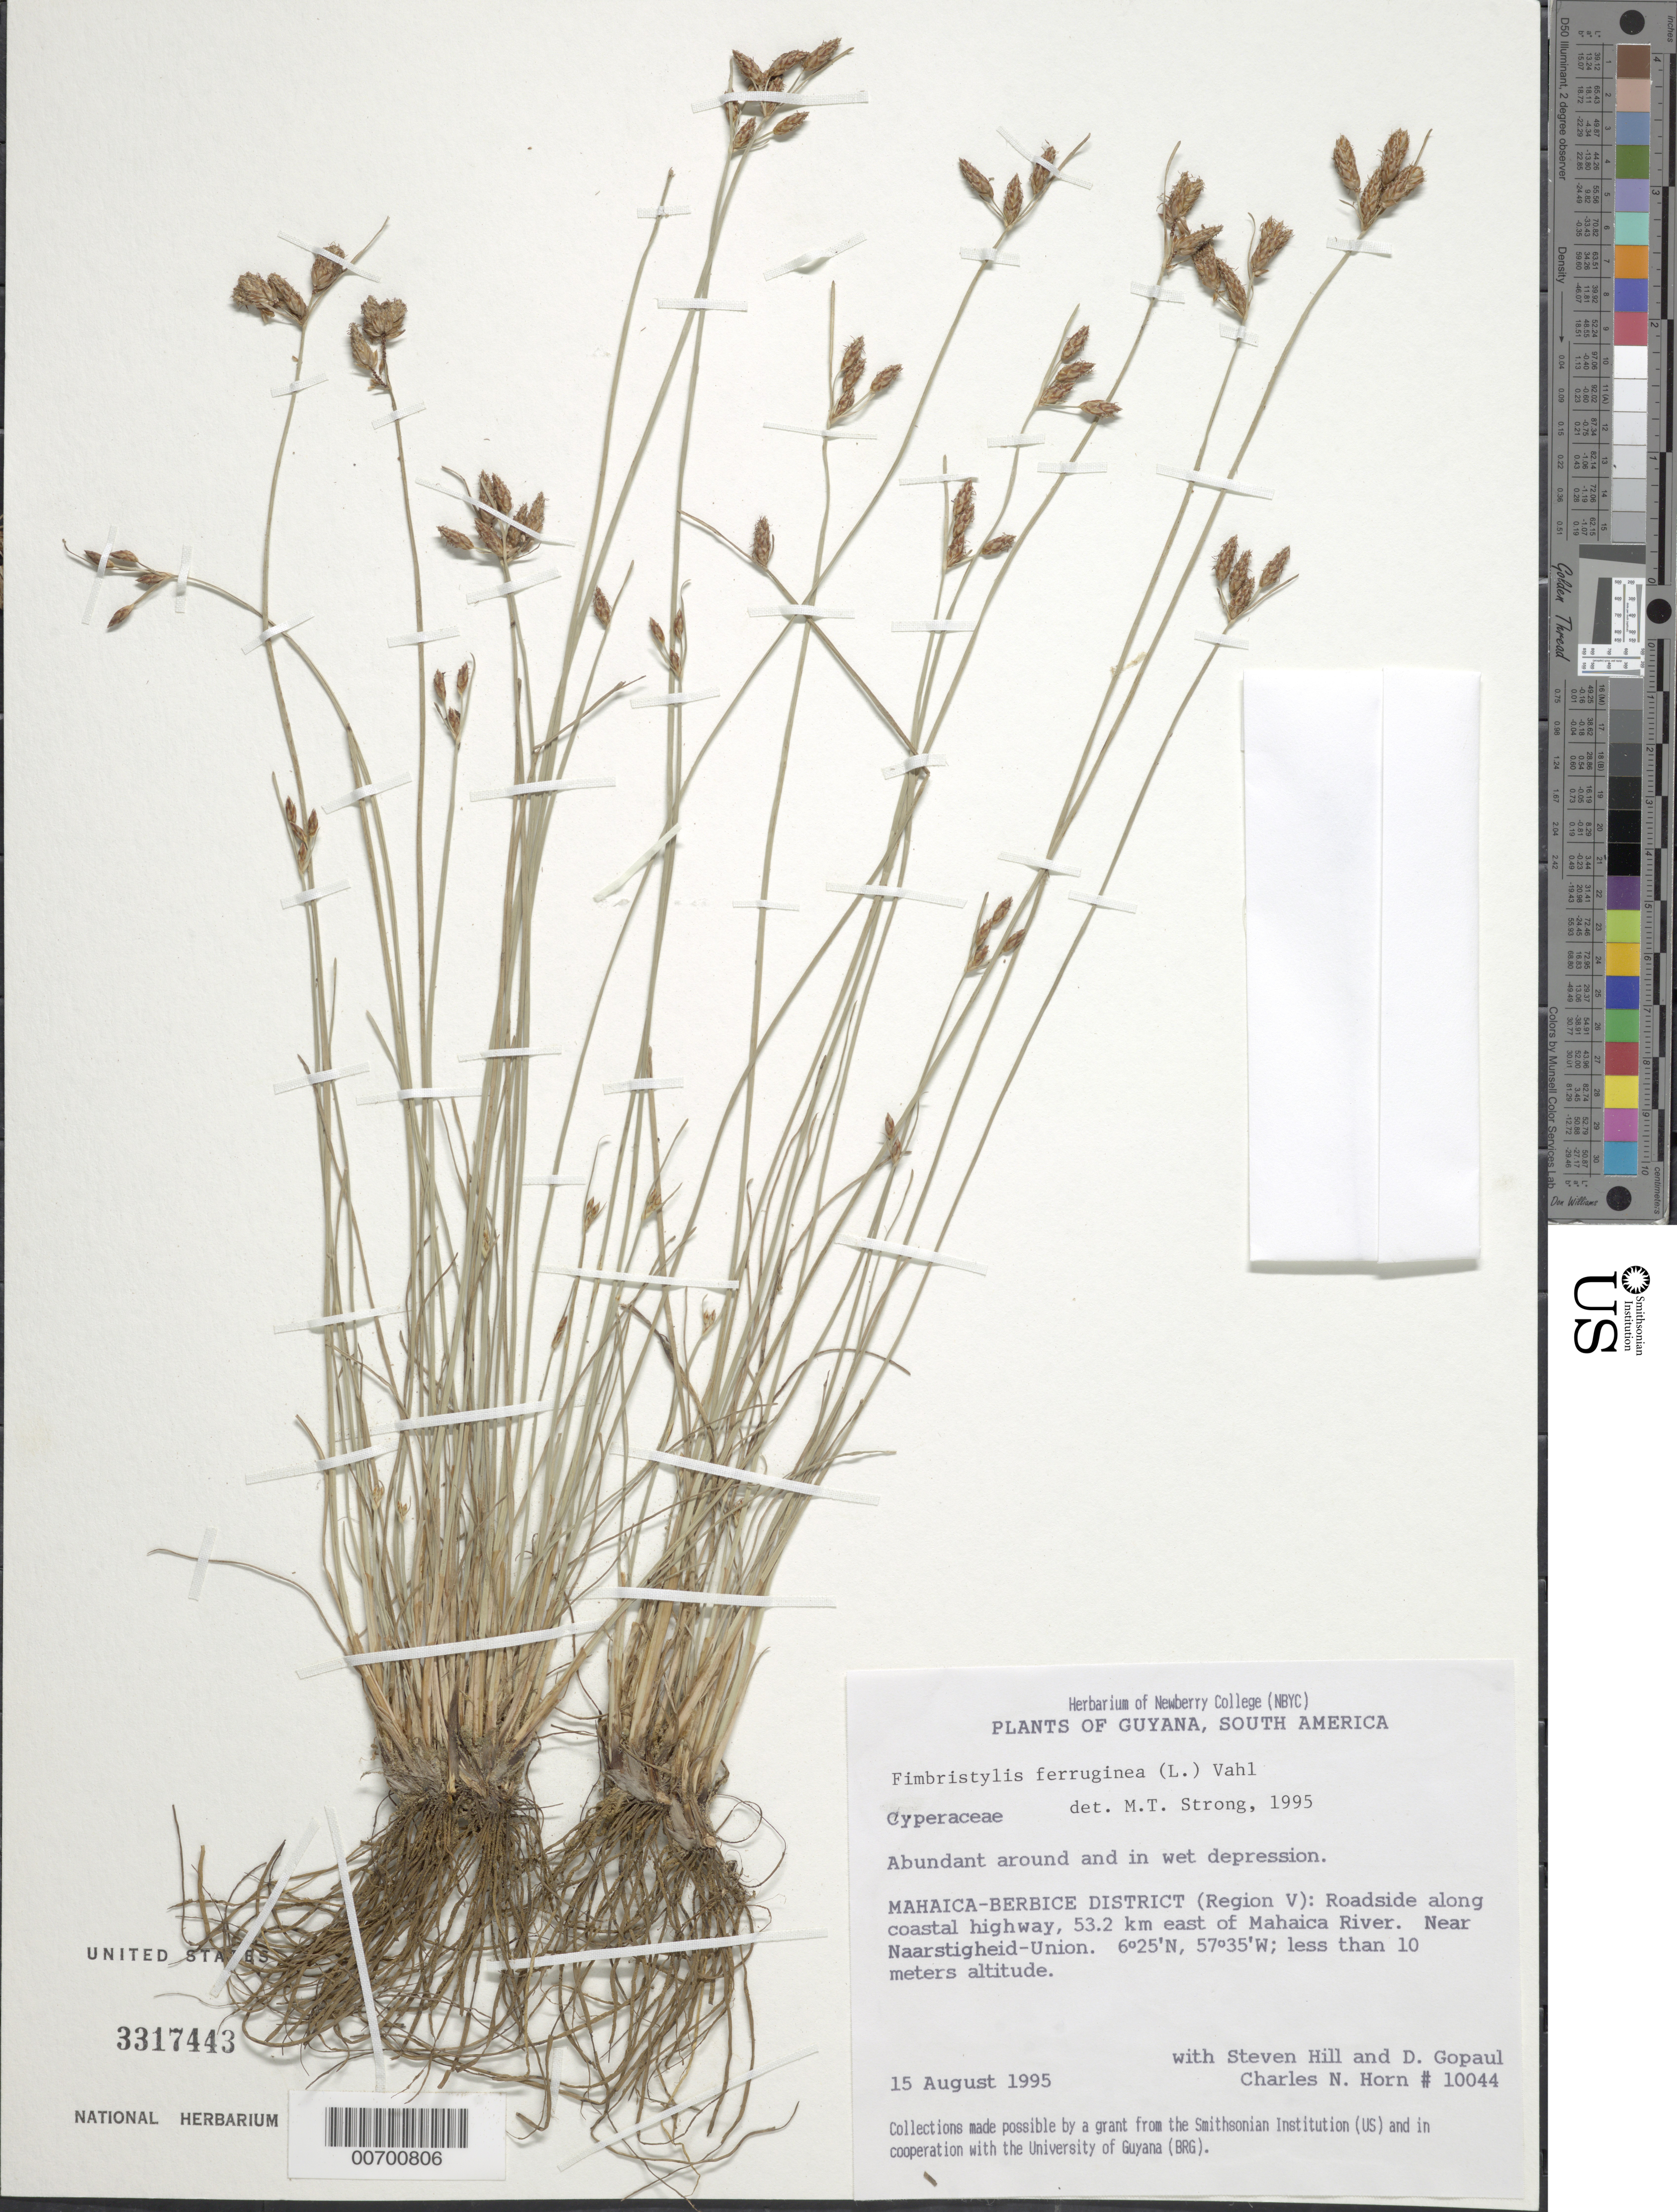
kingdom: Plantae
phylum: Tracheophyta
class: Liliopsida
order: Poales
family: Cyperaceae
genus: Fimbristylis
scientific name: Fimbristylis ferruginea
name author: (L.) Vahl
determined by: Strong, M. T., (US), Smithsonian Institution - National Museum of Natural History (UNITED STATES)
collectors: C. N. Horn, S. Hill & D. Gopaul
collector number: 10044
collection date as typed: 15-Aug-95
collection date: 1995-08-15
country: Guyana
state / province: Mahaica-Berbice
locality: Coastal Hwy., 53.2 km E of Mahaica R., near Naarstigheid-Union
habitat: Around and in wet depression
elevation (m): -2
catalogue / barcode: US 3317443